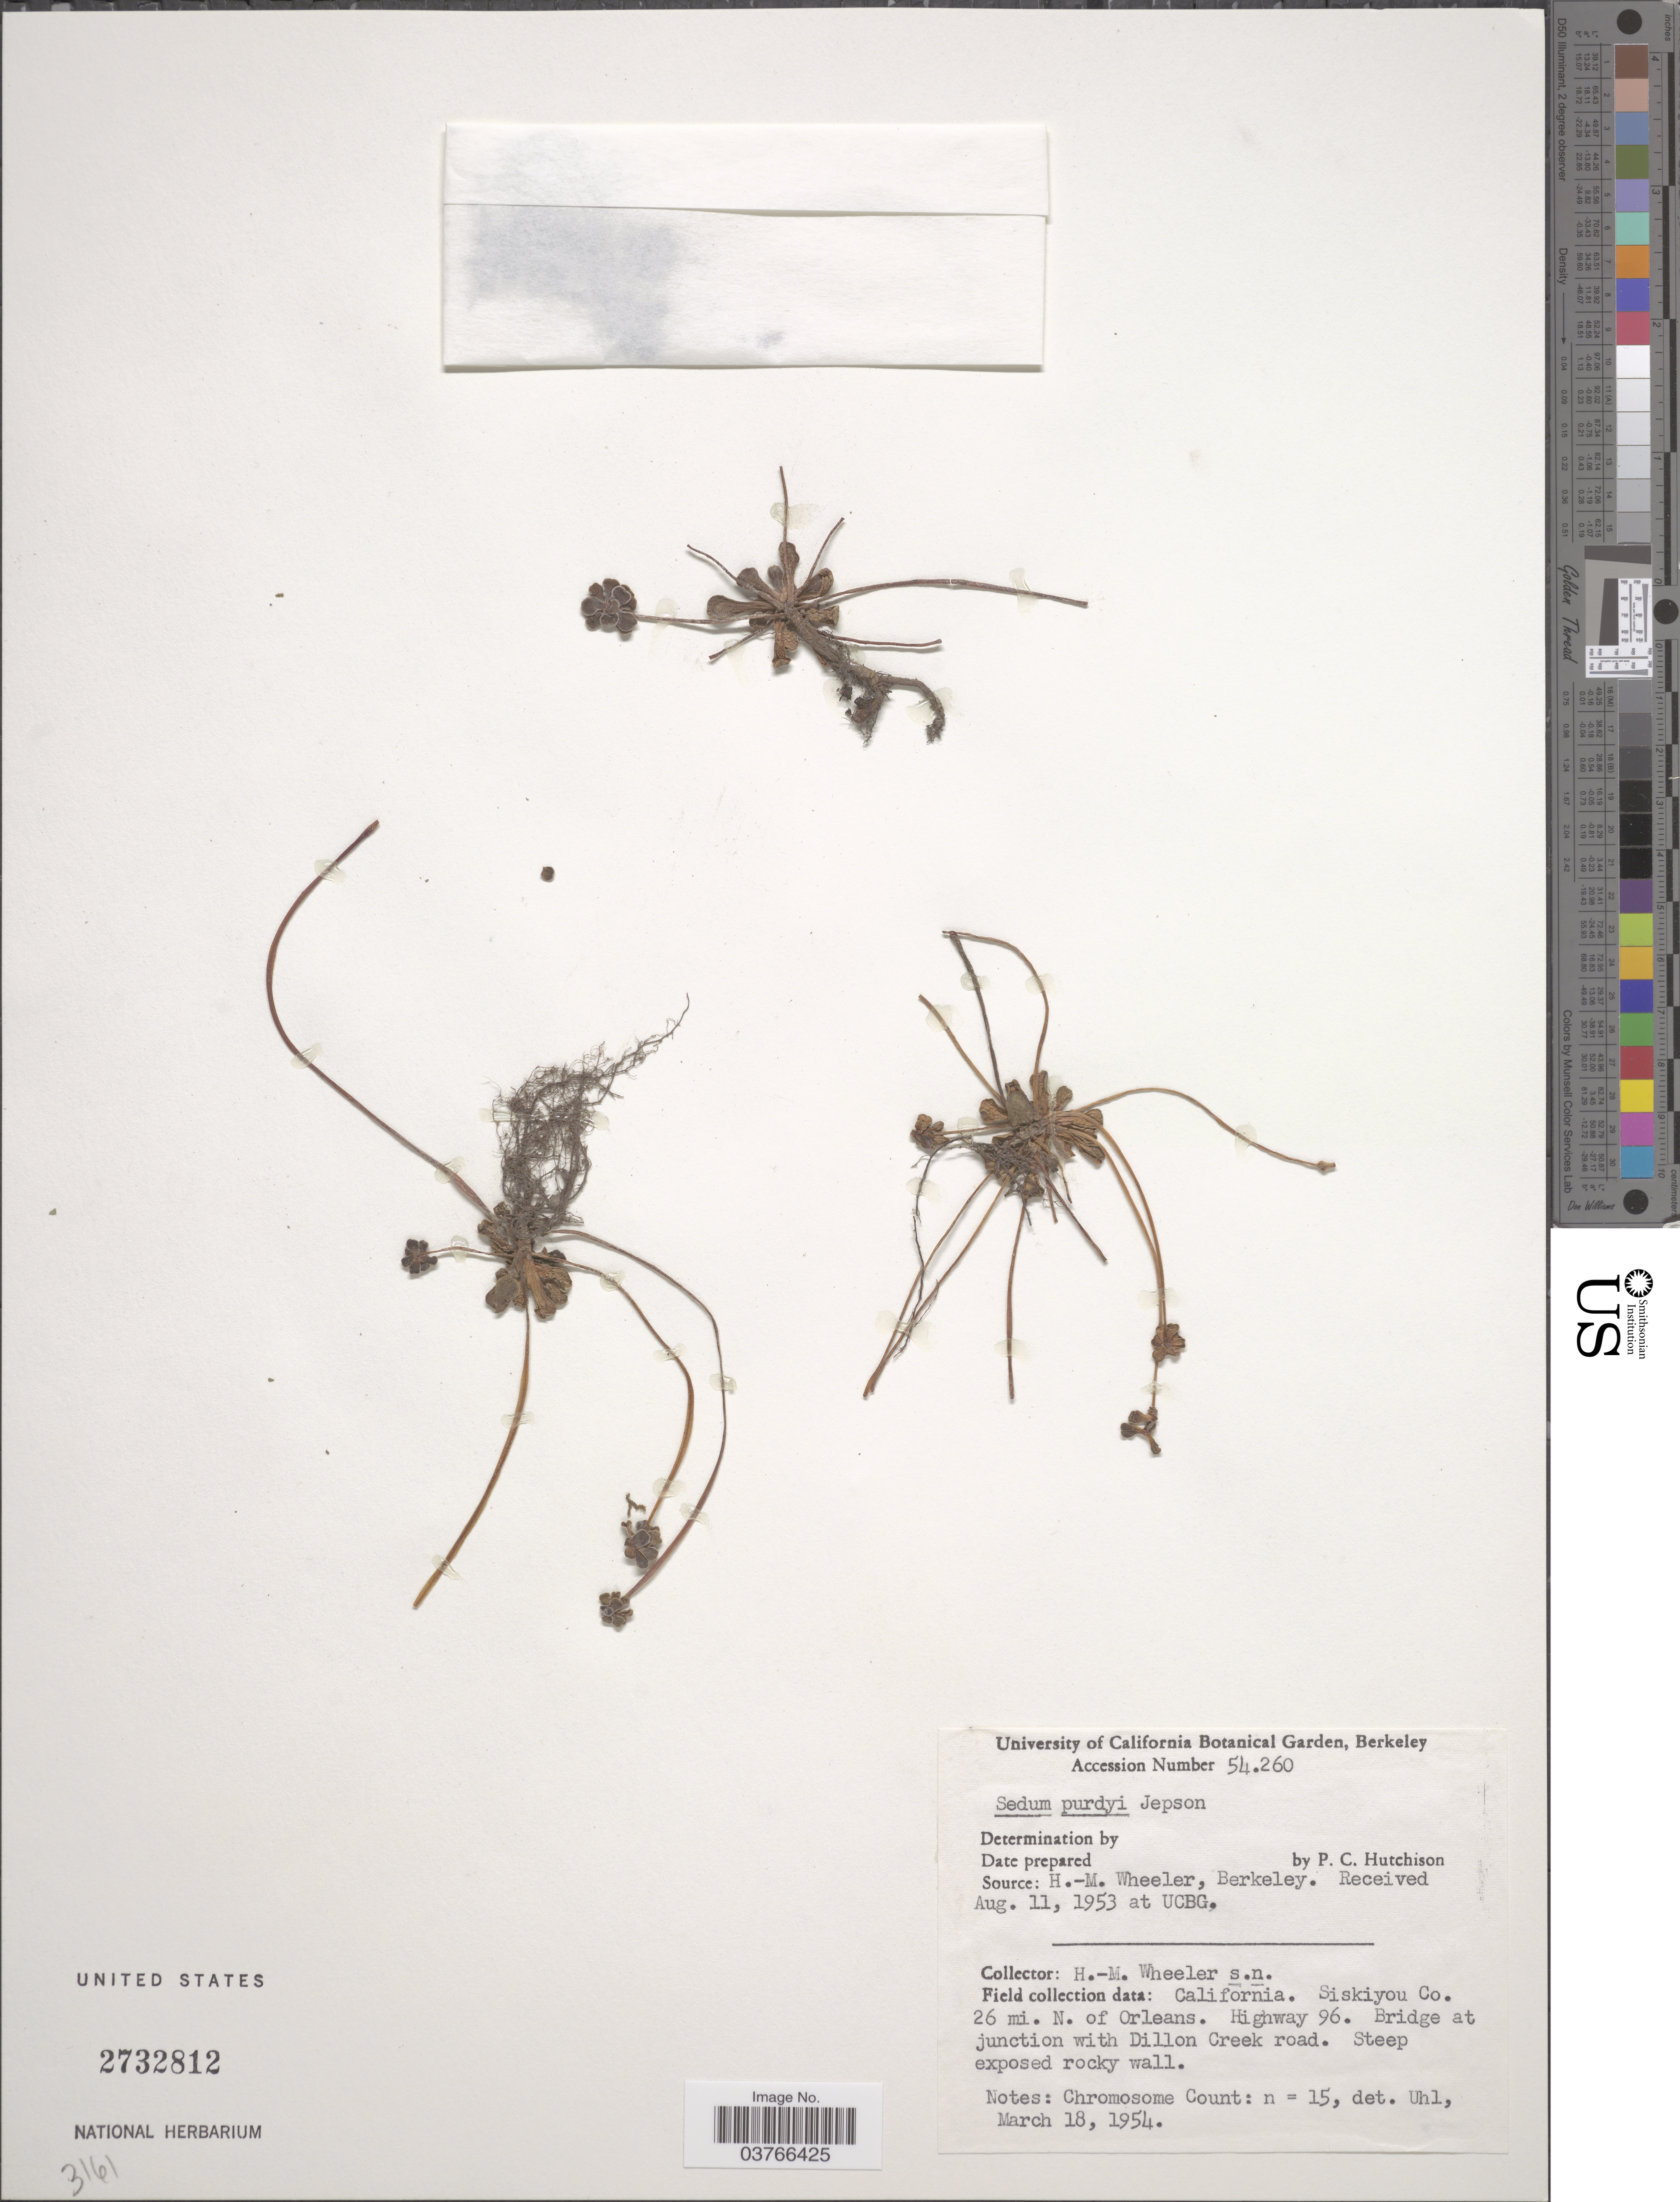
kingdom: Plantae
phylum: Tracheophyta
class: Magnoliopsida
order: Saxifragales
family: Crassulaceae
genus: Sedum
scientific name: Sedum purdyi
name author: Jeps.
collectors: P. C. Hutchison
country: United States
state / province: California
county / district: Alameda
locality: University of California Botanical Garden, Berkeley.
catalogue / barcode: US 2732812